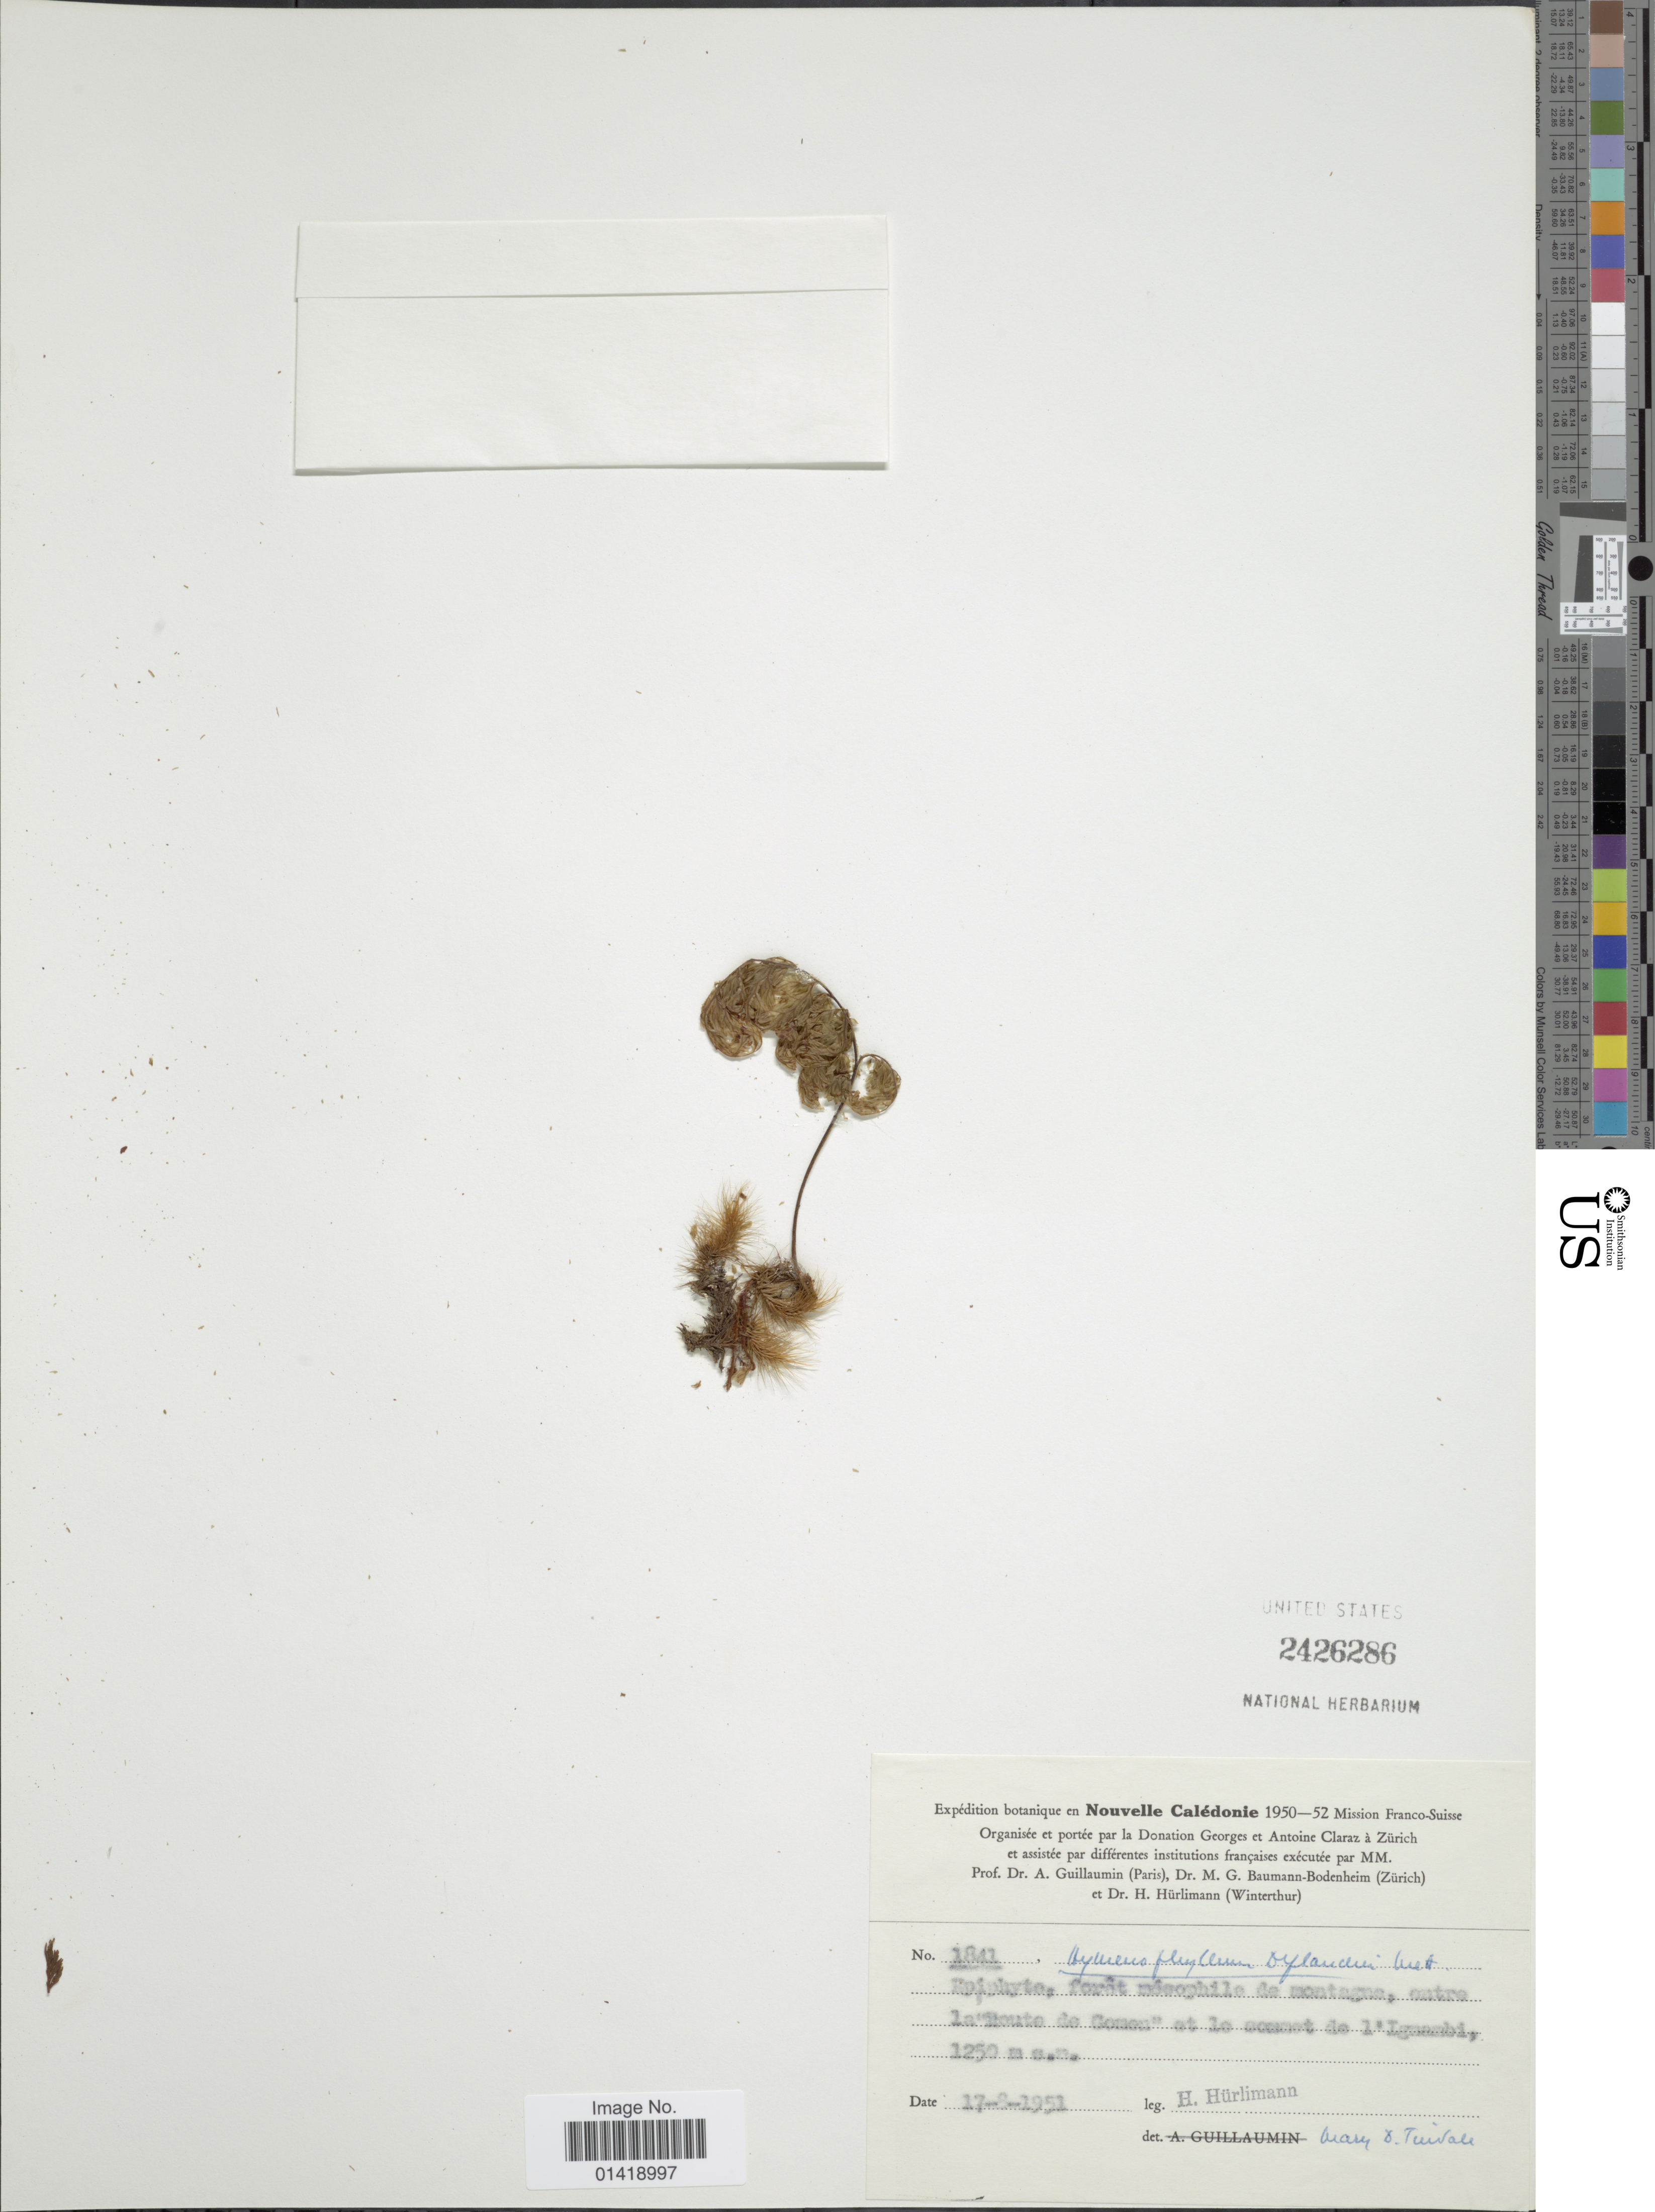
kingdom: Plantae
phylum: Tracheophyta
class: Polypodiopsida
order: Hymenophyllales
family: Hymenophyllaceae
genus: Hymenophyllum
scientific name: Hymenophyllum deplanchei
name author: Mett. ex Kuhn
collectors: H. Hürlimann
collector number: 1841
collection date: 1951-08-17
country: New Caledonia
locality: Foret mesophile de montagne entre la'route de Comon et le mount de lgmambi [interpreted]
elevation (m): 1250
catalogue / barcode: US 2426286